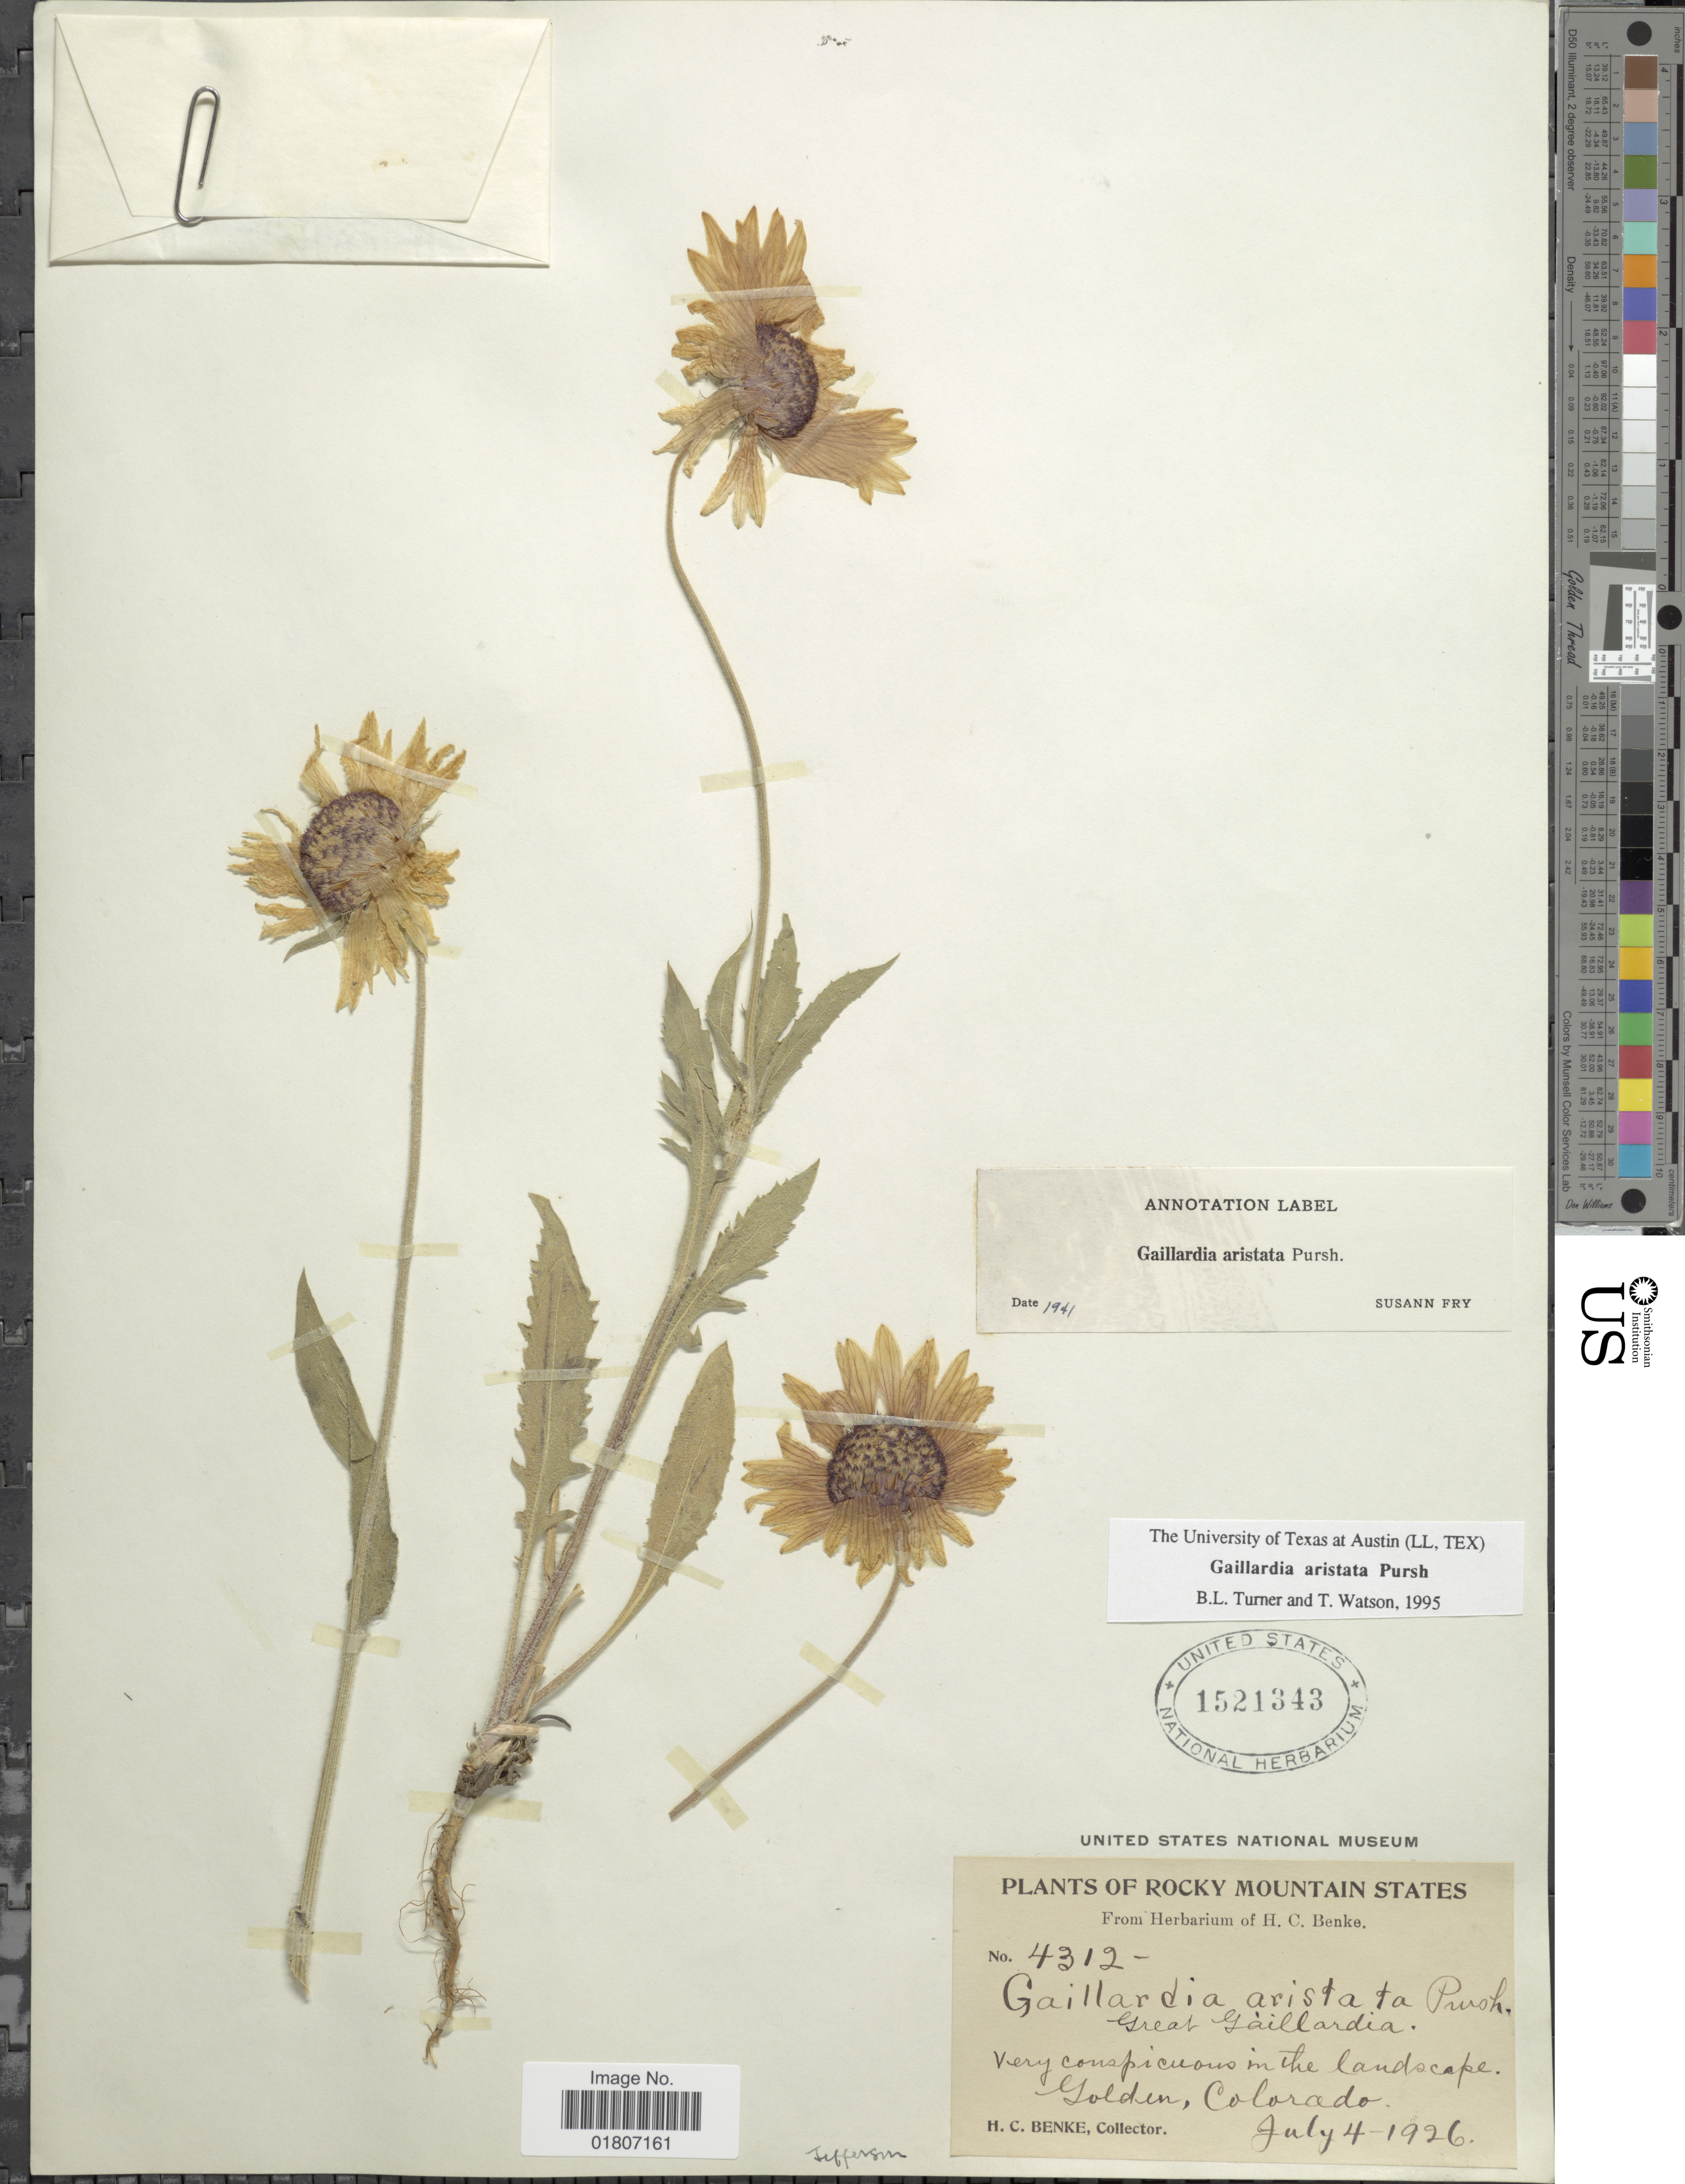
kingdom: Plantae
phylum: Tracheophyta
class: Magnoliopsida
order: Asterales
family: Asteraceae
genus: Gaillardia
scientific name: Gaillardia aristata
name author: Pursh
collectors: H. Benke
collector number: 4312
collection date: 1926-07-04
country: United States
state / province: Colorado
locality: Rocky Mountain States. Golden Jefferson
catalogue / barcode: US 1521343